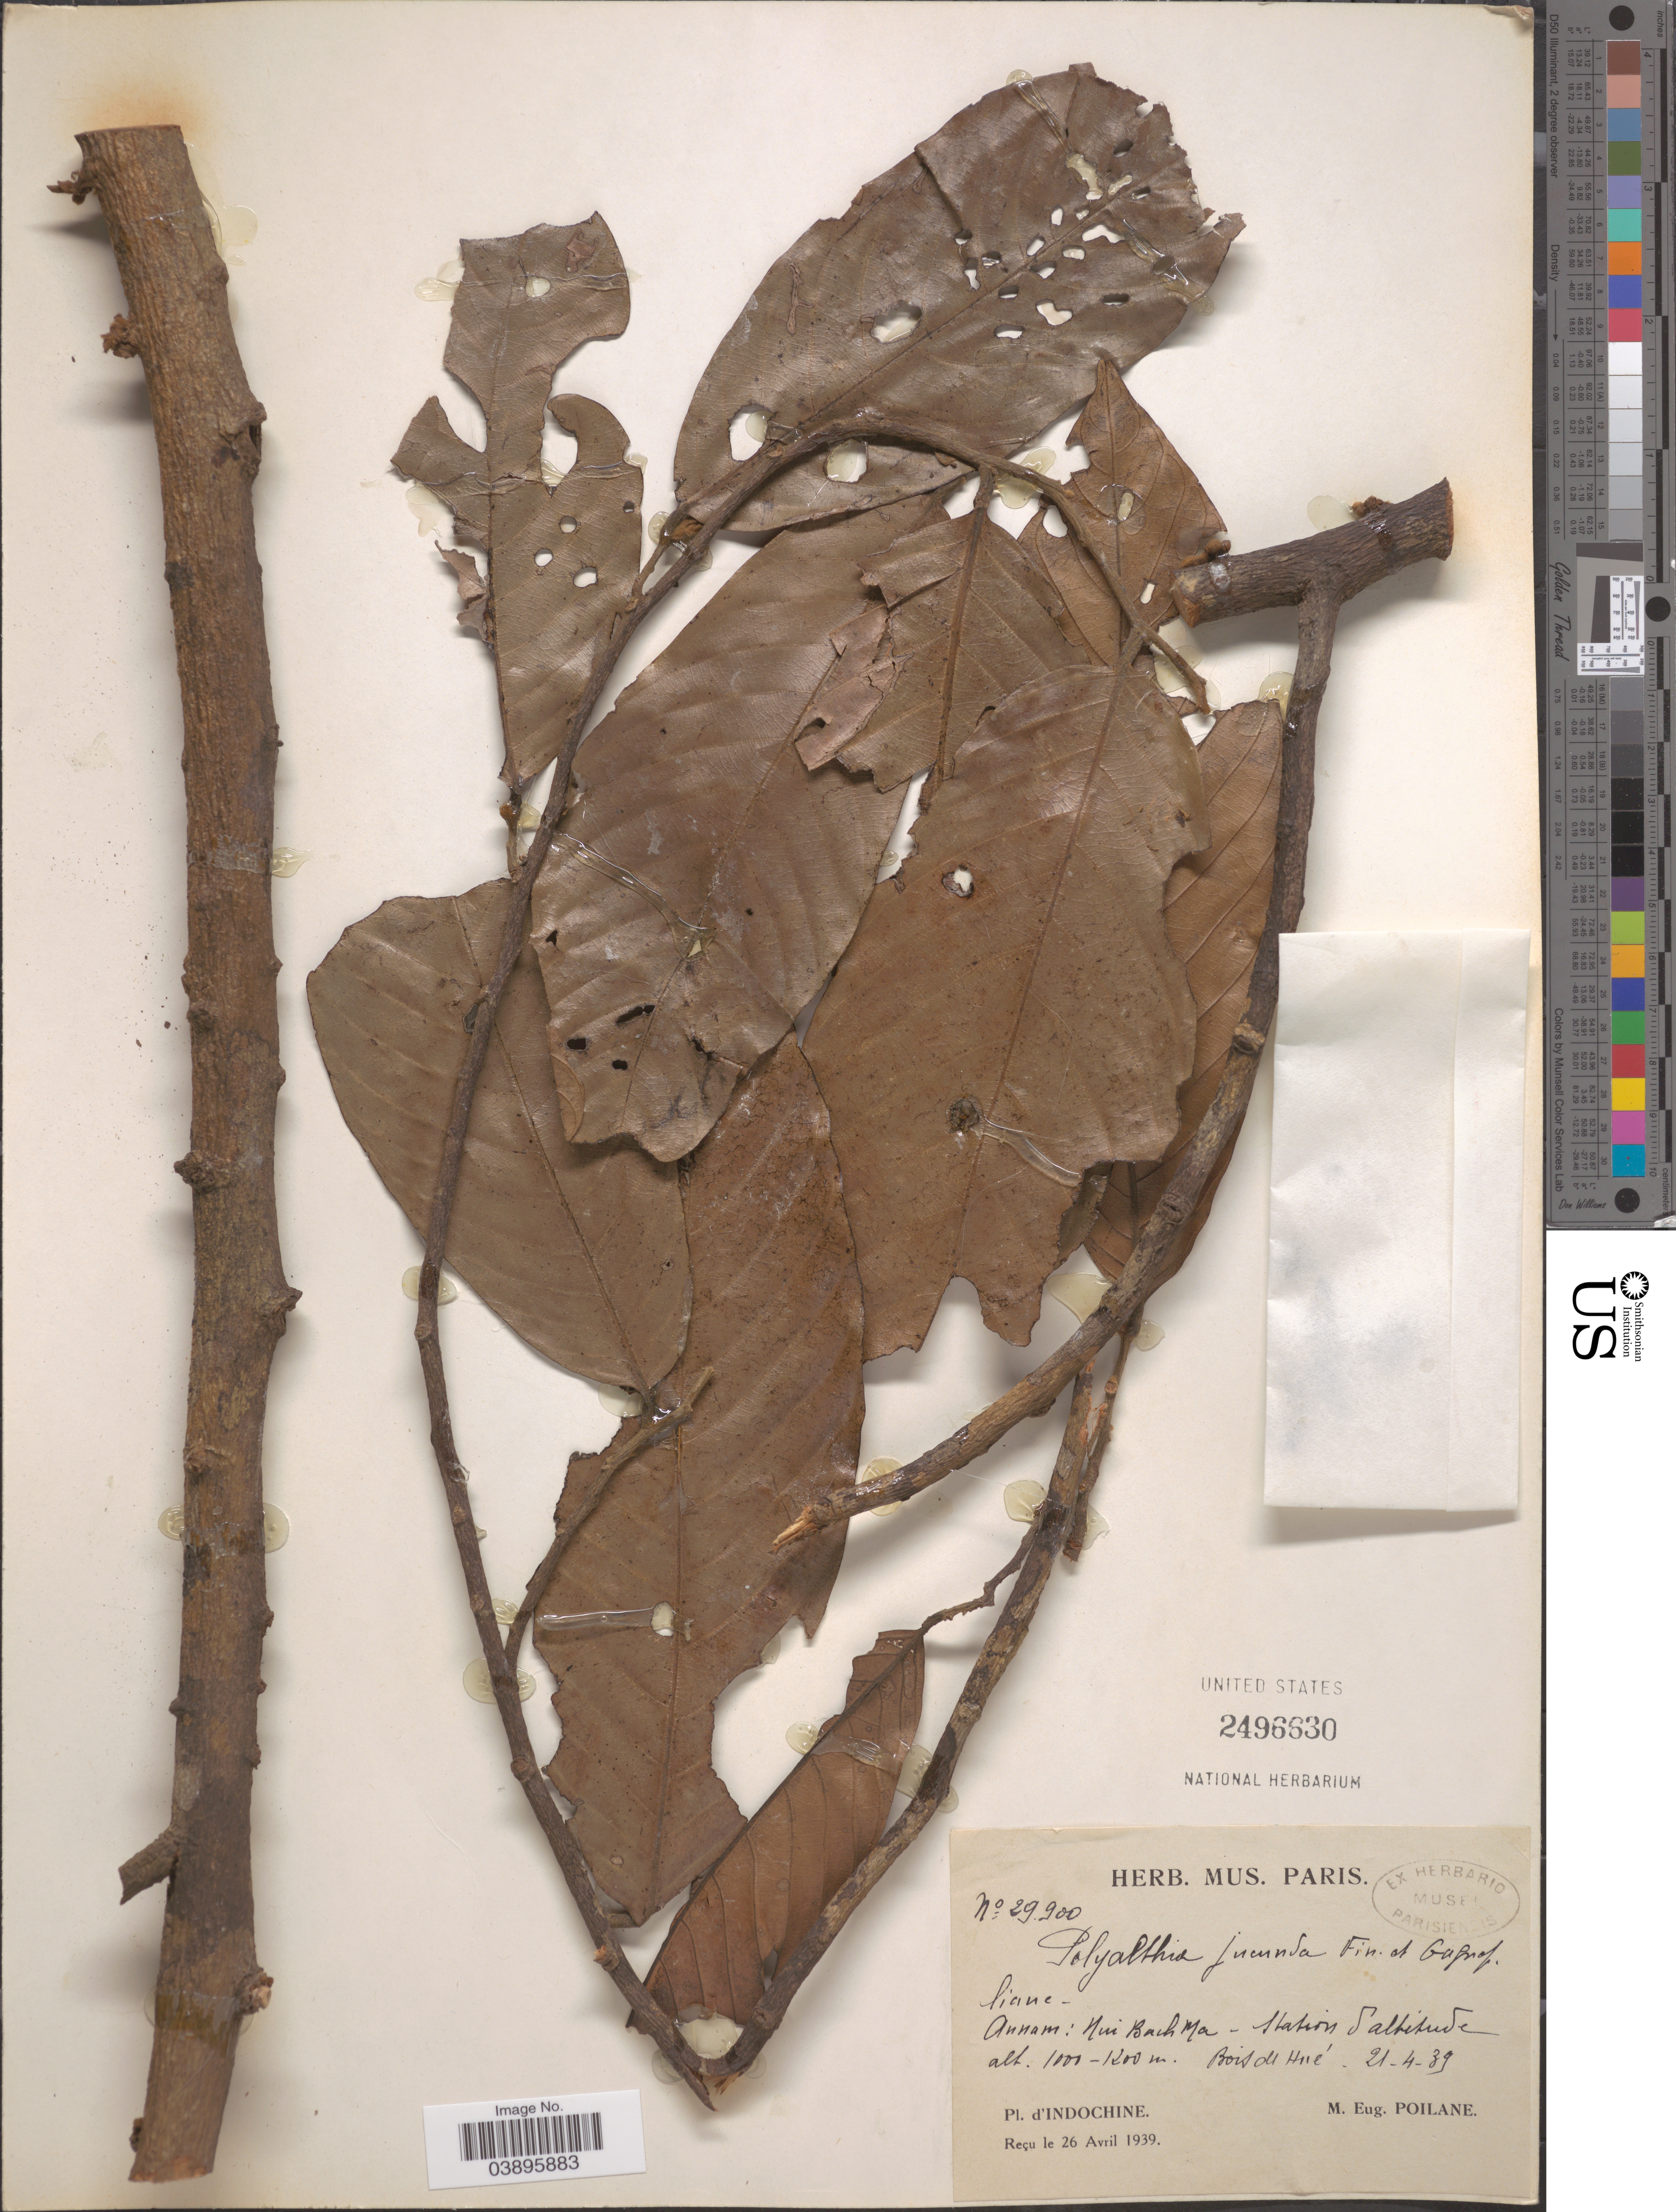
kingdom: Plantae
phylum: Tracheophyta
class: Magnoliopsida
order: Magnoliales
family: Annonaceae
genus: Polyalthia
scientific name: Polyalthia jucunda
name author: (Pierre) Finet & Gagnep.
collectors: M. Poilane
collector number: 29900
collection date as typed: Transcribed d/m/y: 21/4/39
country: Vietnam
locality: Annam: Nui Bach Ma - Station.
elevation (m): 1000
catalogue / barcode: US 2496630